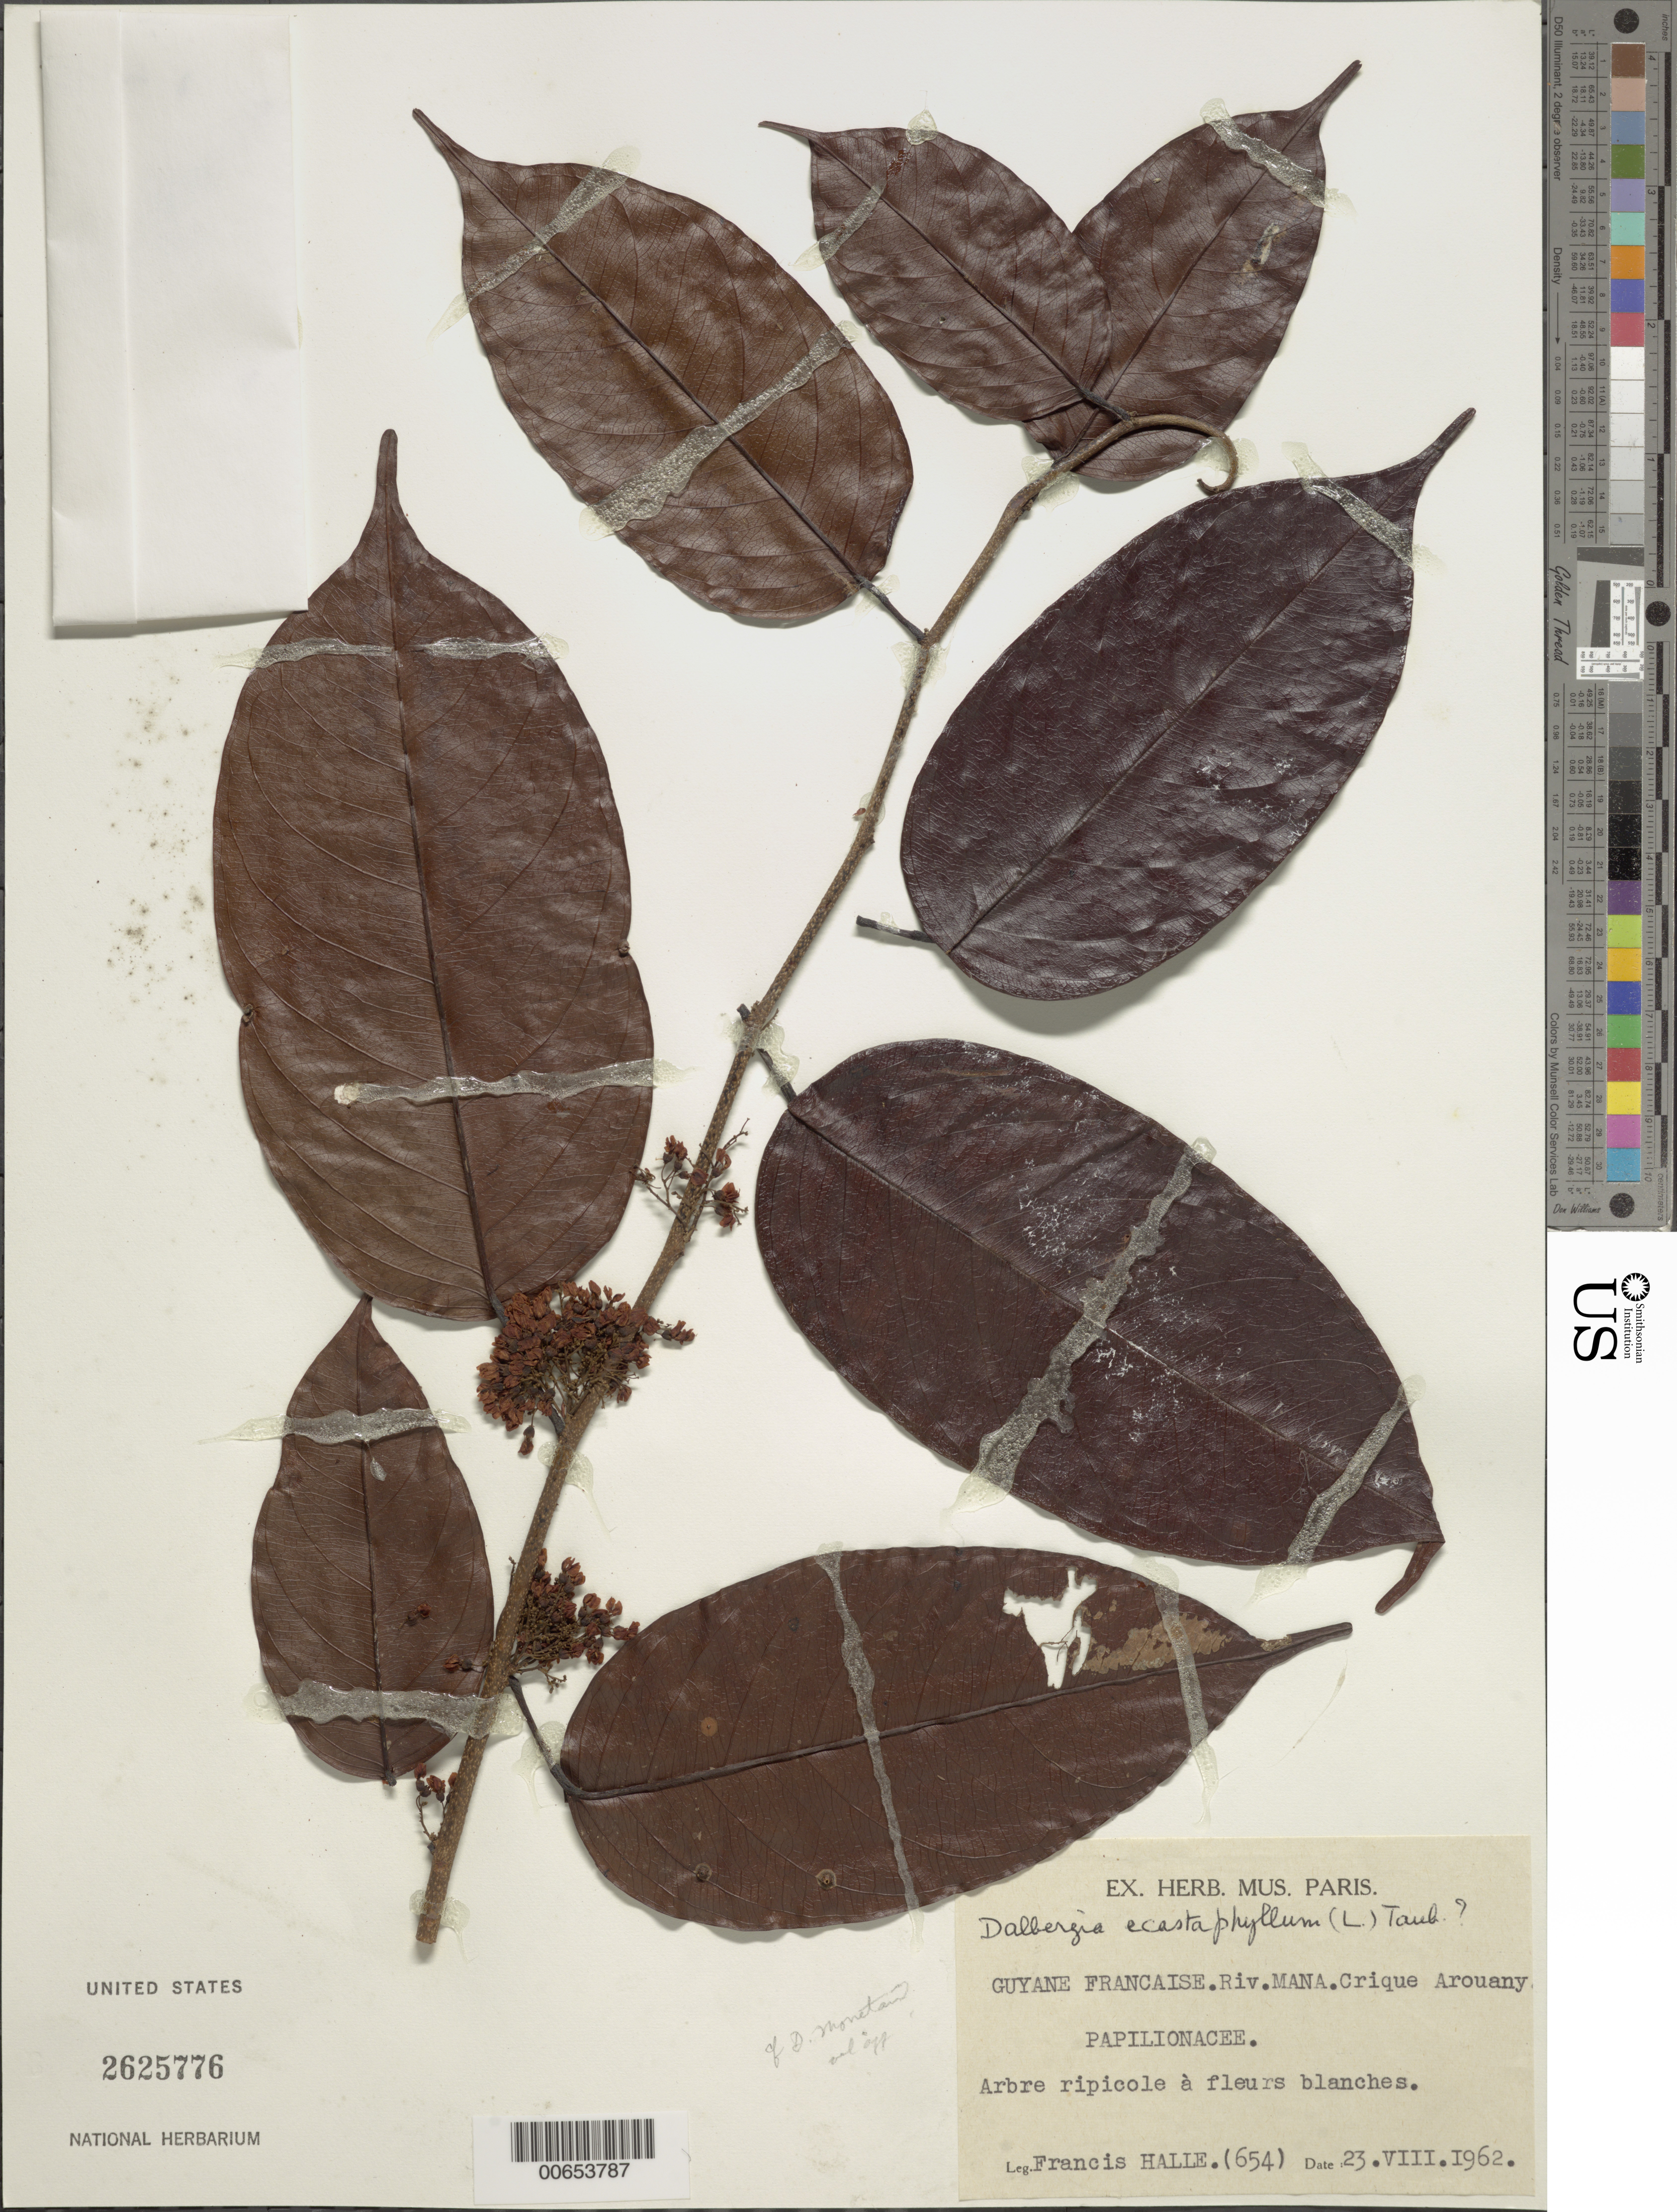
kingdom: Plantae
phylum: Tracheophyta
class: Magnoliopsida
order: Fabales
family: Fabaceae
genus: Dalbergia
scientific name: Dalbergia sp.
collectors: F. Hallé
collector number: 654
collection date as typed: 23-Aug-62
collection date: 1962-08-23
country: French Guiana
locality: Rivière Mana, Crique Arouany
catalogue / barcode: US 2625776